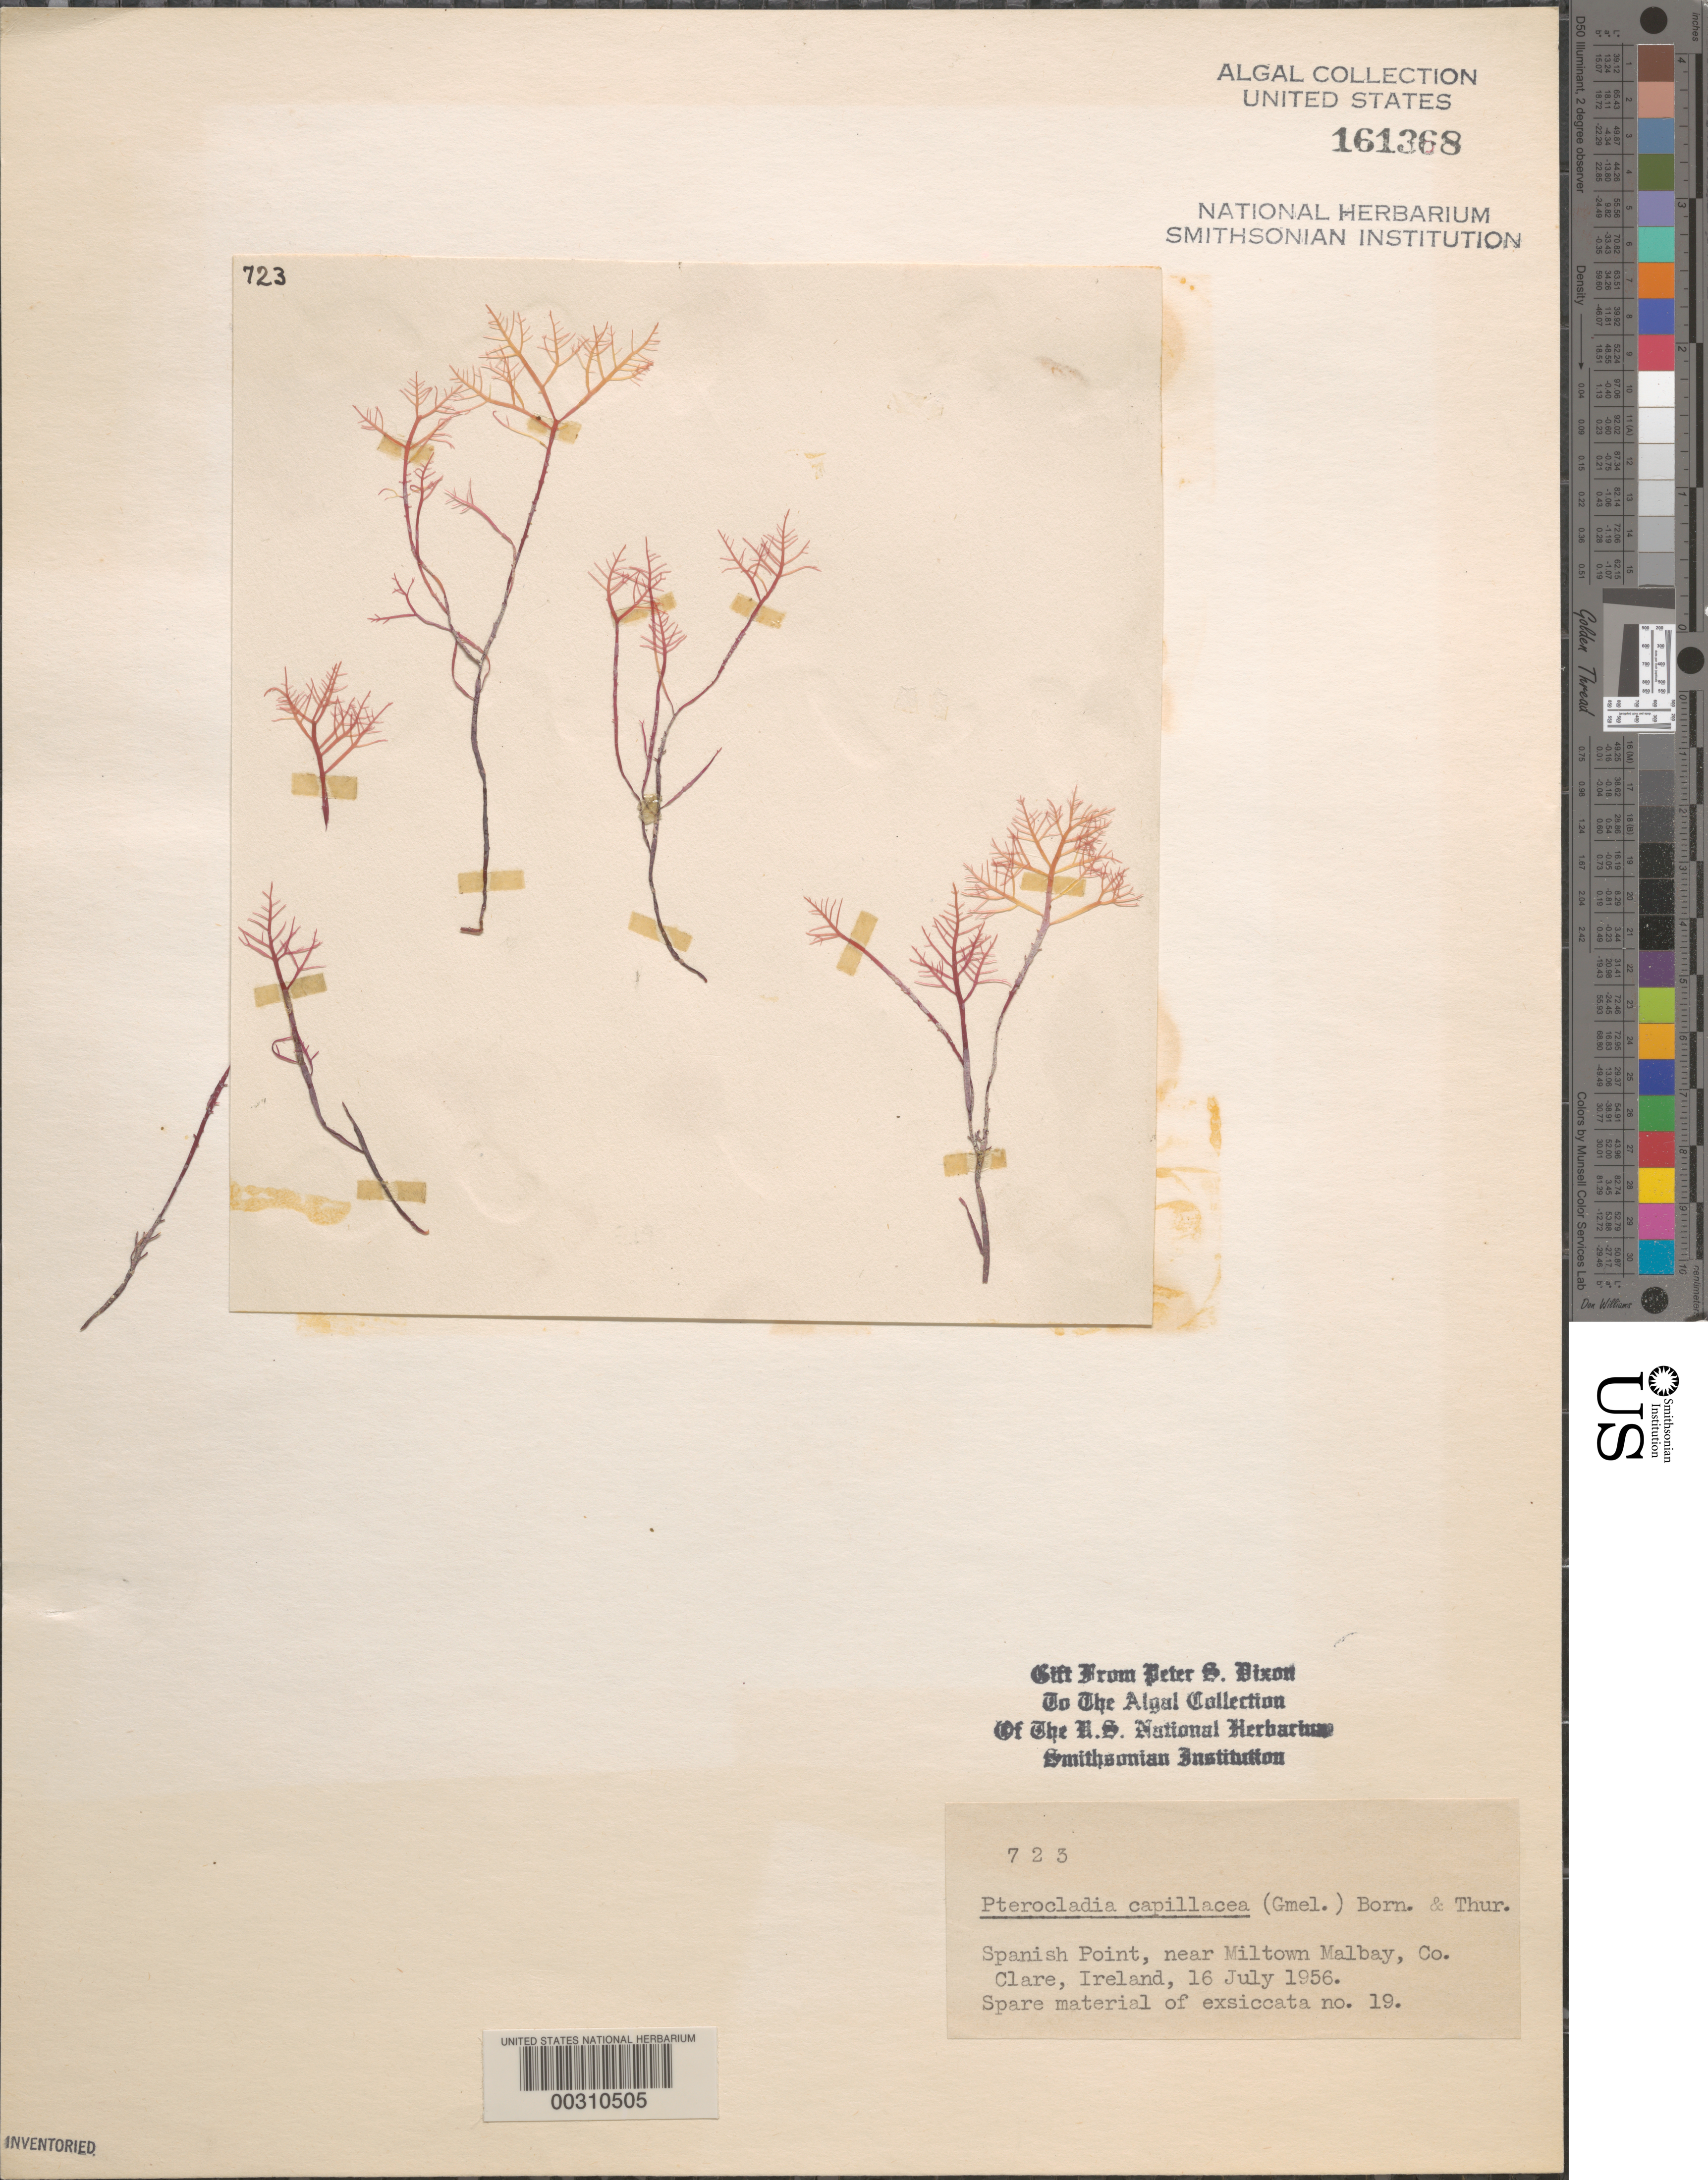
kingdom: Plantae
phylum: Rhodophyta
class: Florideophyceae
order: Gelidiales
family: Pterocladiaceae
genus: Pterocladiella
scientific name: Pterocladiella capillacea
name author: (S.G. Gmel.) Santelices & Hommers.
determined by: Algae name updating Project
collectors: P. S. Dixon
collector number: PSD 723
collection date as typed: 16 Jul 1956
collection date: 1956-07-16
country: Ireland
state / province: Munster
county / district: Clare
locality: Spanish Point, near Miltown Malbay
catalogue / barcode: US 161368